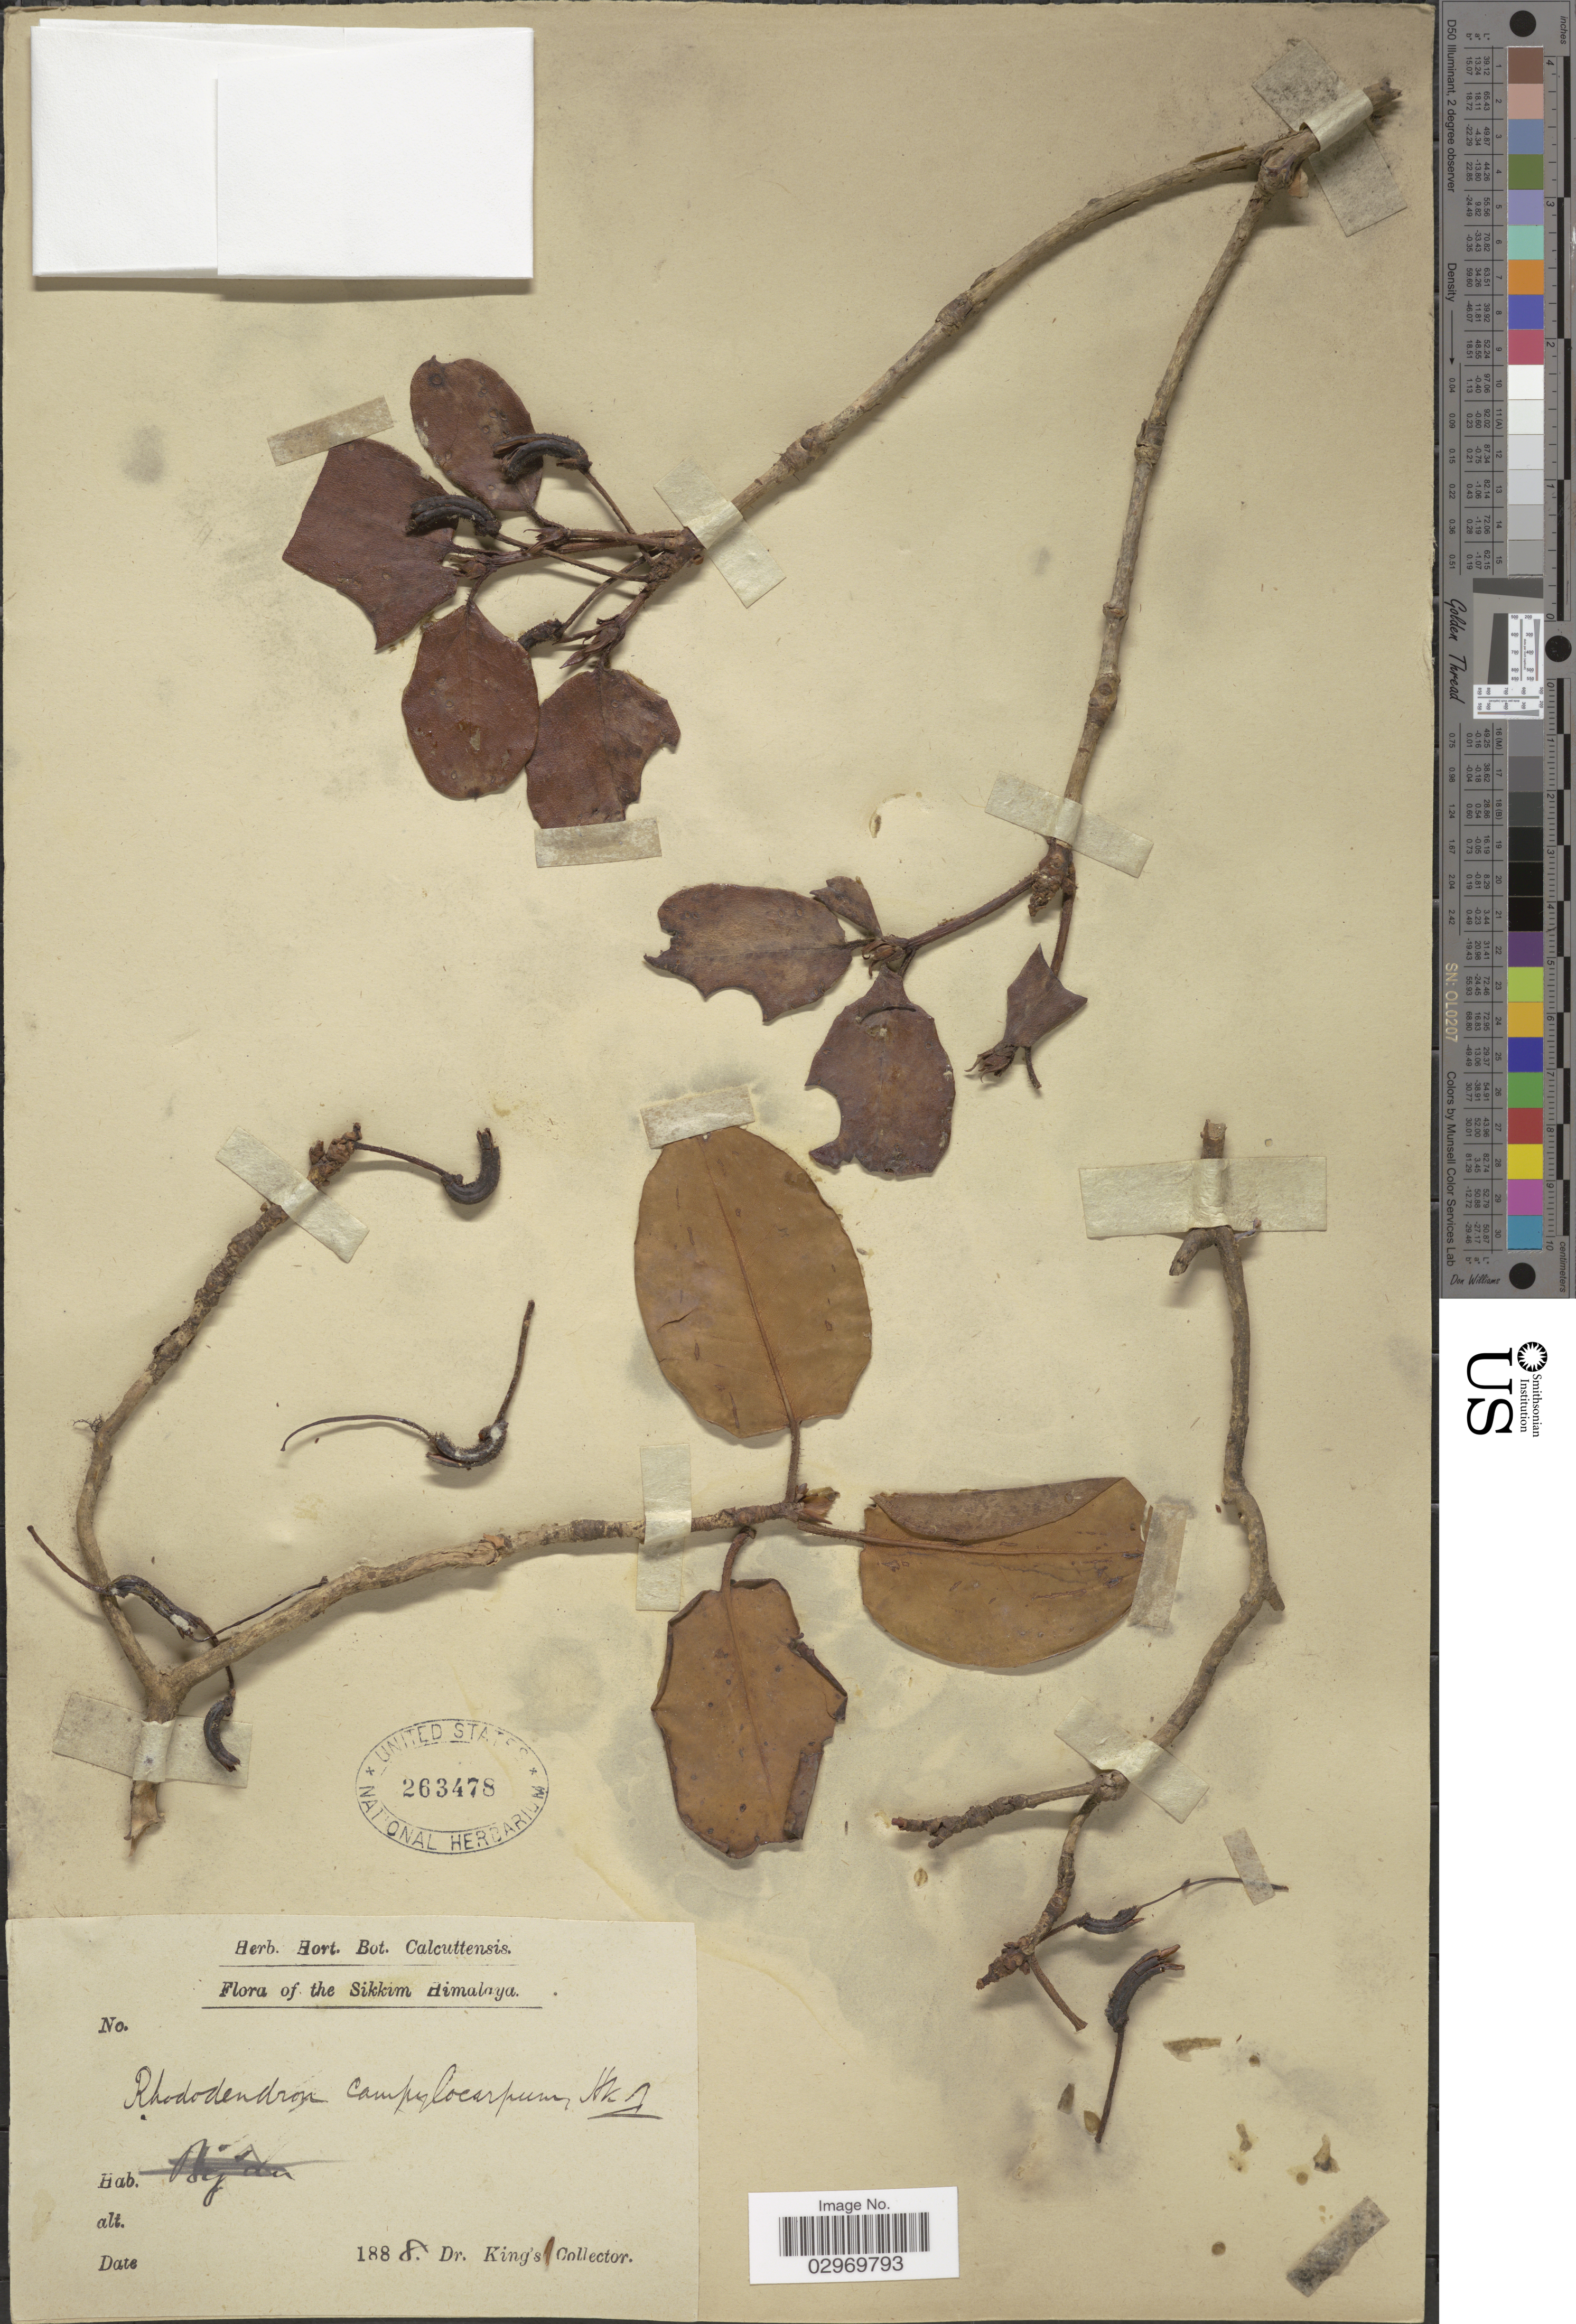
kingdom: Plantae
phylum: Tracheophyta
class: Magnoliopsida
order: Ericales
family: Ericaceae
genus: Rhododendron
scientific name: Rhododendron campylocarpum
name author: Hook. f.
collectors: Dr. King's collector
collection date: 1888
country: India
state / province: Sikkim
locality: Sikkim Himalaya.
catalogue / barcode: US 263478